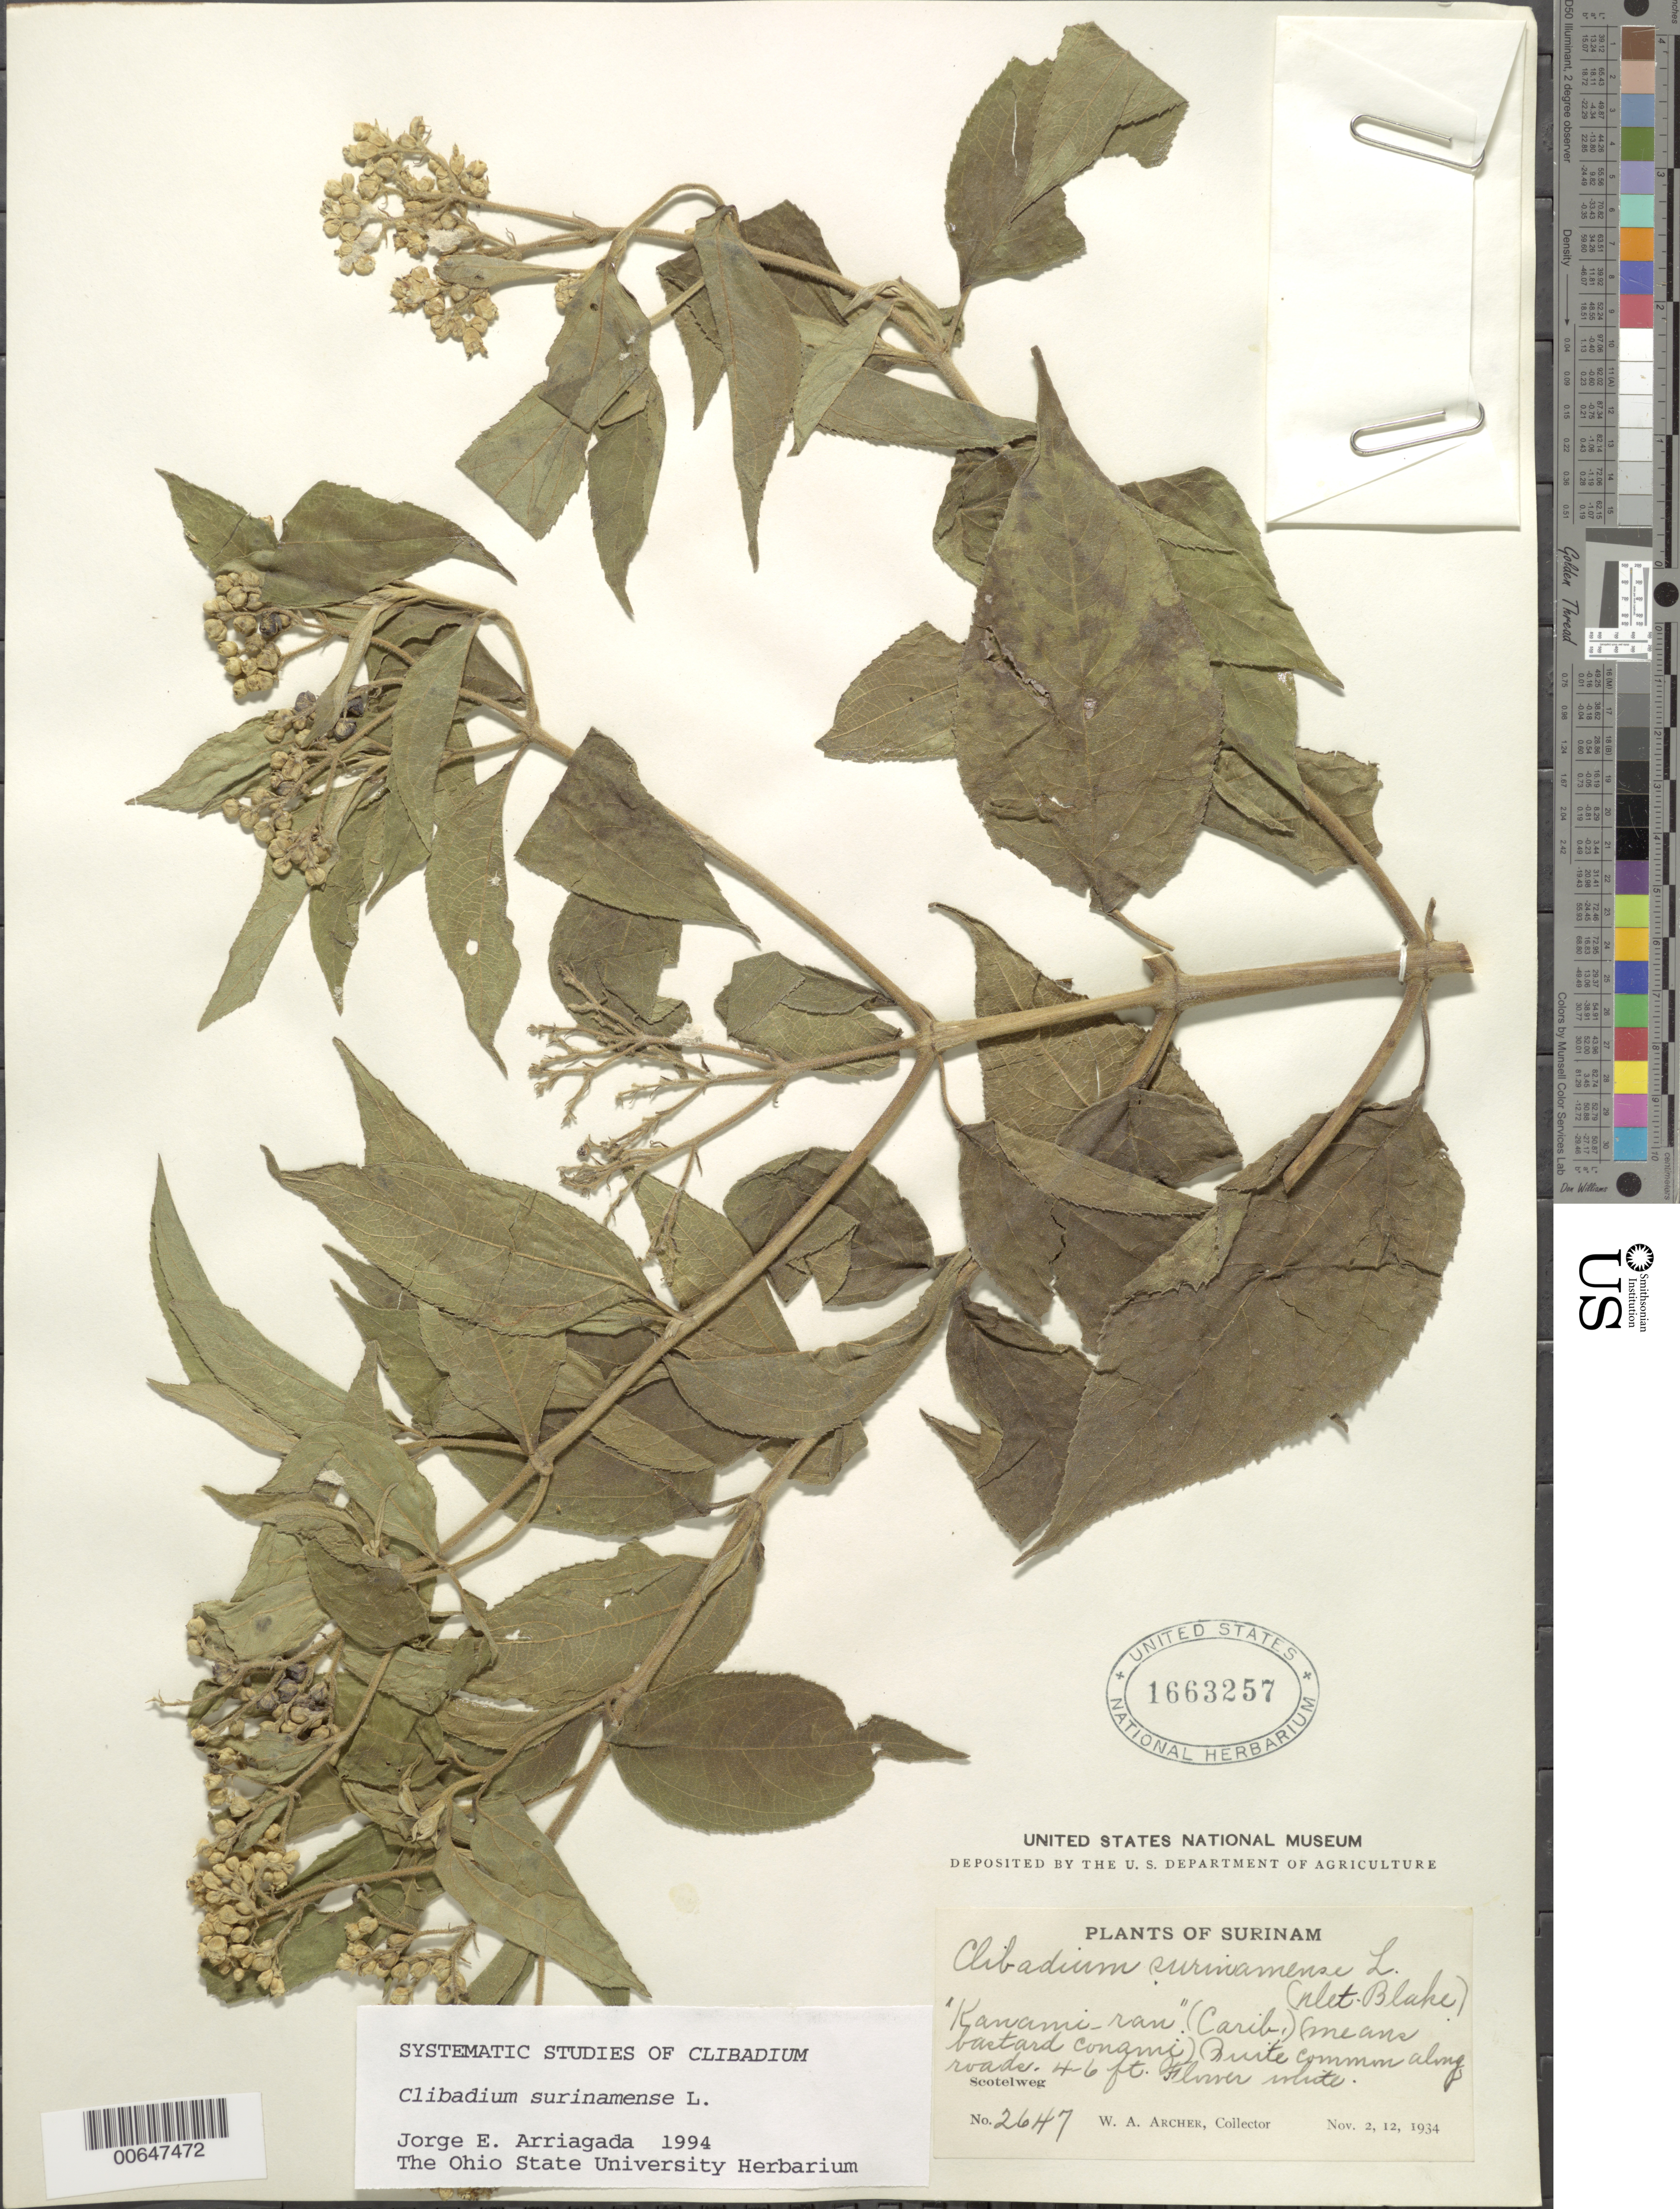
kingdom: Plantae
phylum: Tracheophyta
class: Magnoliopsida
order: Asterales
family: Asteraceae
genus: Clibadium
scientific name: Clibadium surinamense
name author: L.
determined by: Arriagada, J. E.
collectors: W. A. Archer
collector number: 2647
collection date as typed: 2-Nov-34 or 12-Nov-34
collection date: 1934-11-02 or 1934-11-12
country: Suriname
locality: Scotelweg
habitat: Roadside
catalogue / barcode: US 1663257